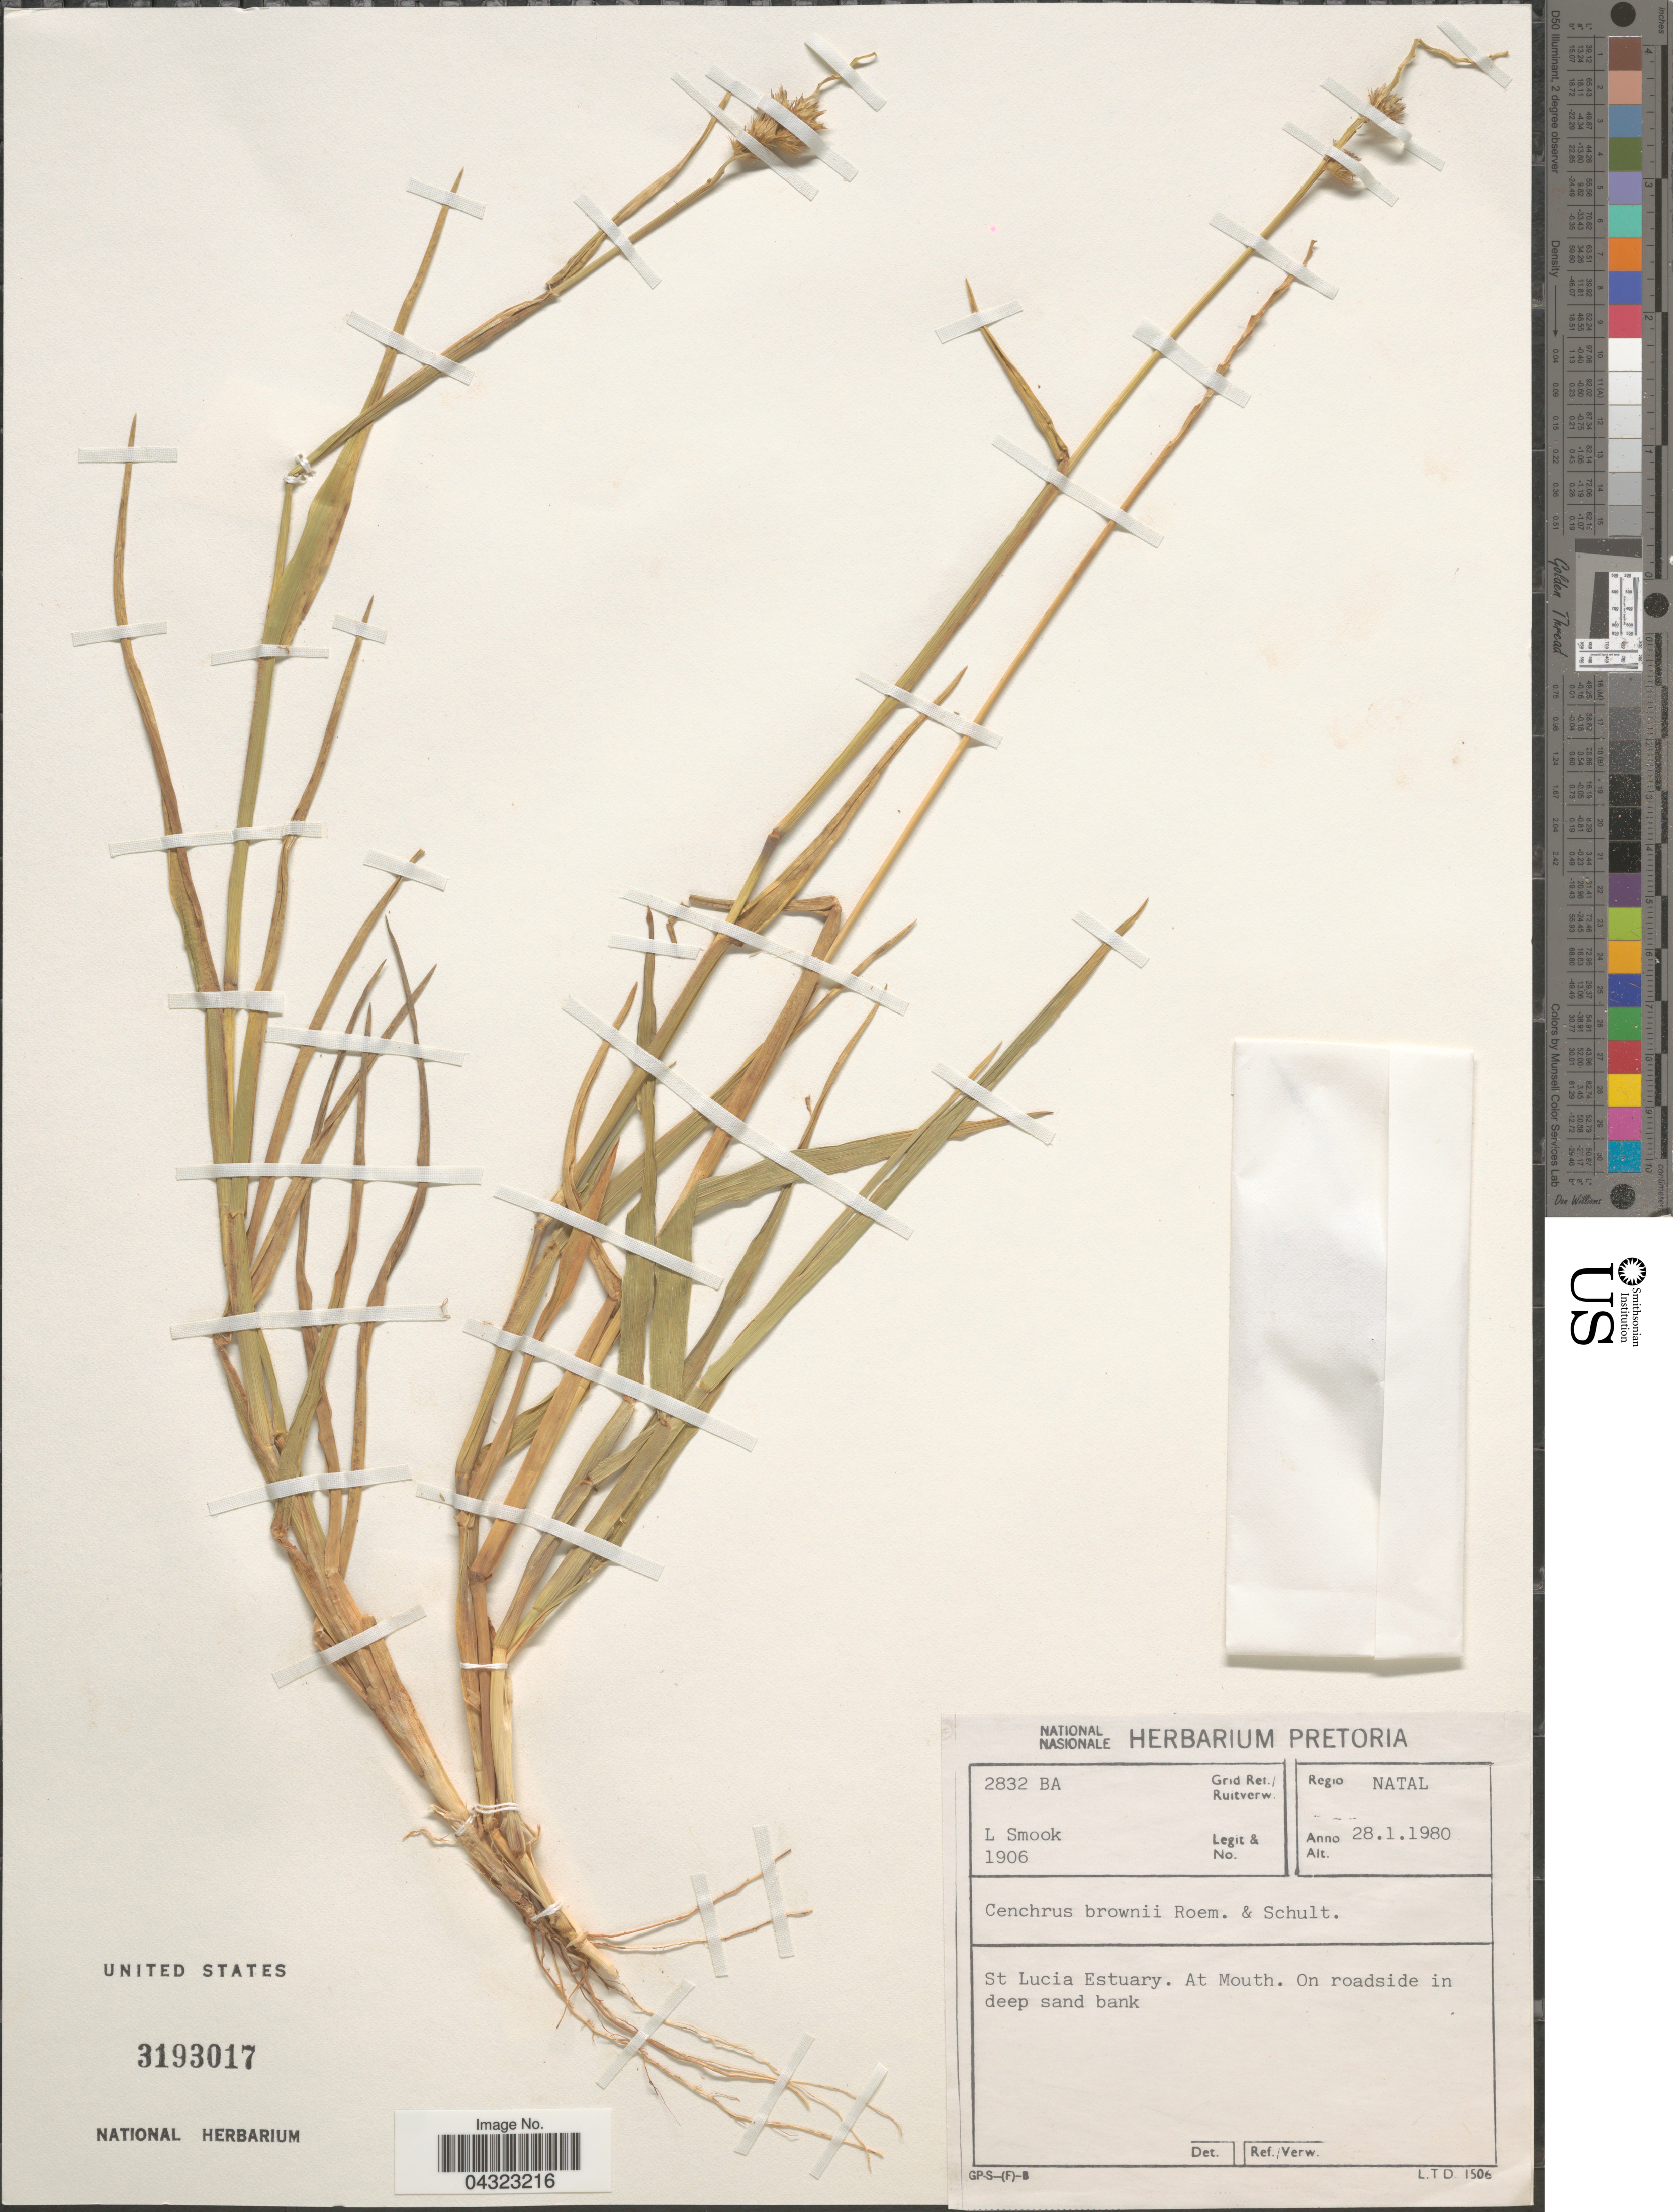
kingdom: Plantae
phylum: Tracheophyta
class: Liliopsida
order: Poales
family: Poaceae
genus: Cenchrus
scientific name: Cenchrus brownii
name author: Roem. & Schult.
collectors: L. Smook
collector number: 1906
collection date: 1980-01-28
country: South Africa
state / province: KwaZulu-Natal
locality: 2832 BA Grid Ref./ Ruitverw. Regio Natal. St Lucia Estuary. At Mouth. On roadside in deep sand bank.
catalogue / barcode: US 3193017